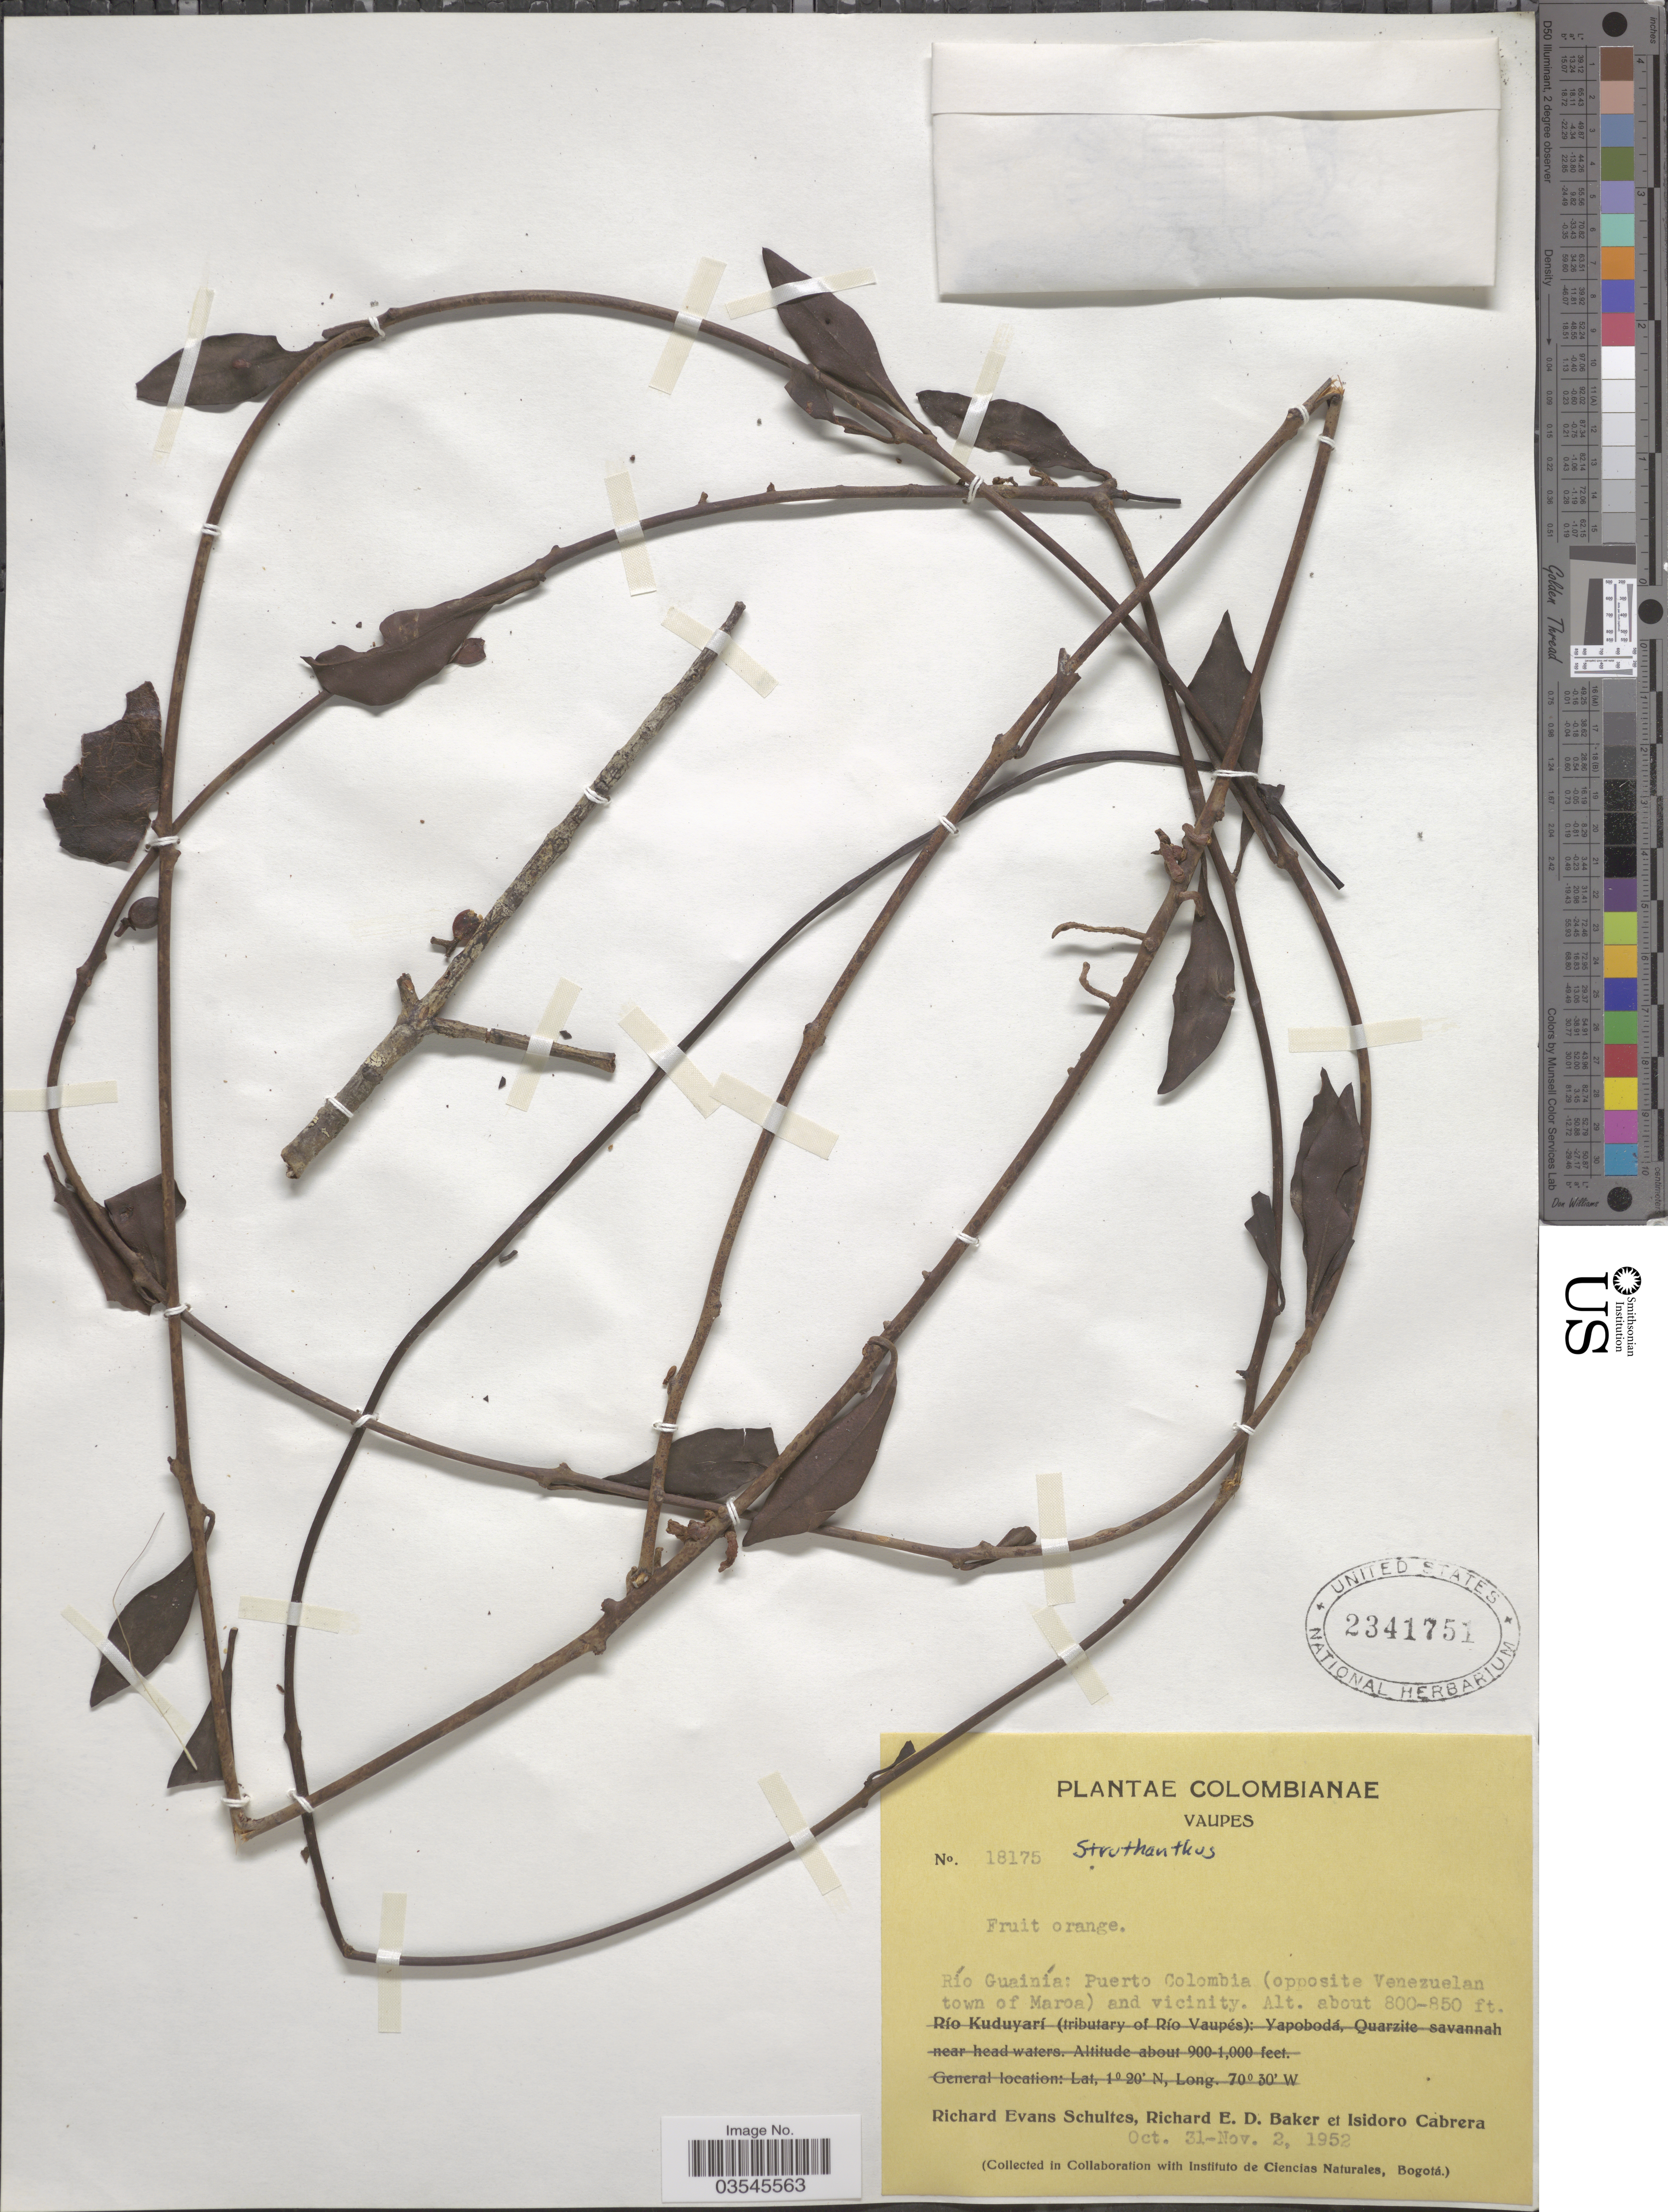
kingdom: Plantae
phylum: Tracheophyta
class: Magnoliopsida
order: Santalales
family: Loranthaceae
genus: Struthanthus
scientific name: Struthanthus sp.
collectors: R. E. Schultes, E. D. Baker & I. Cabrera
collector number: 18175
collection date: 1952-10-31/1952-11-02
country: Colombia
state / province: Vaupés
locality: Río Guainía: Puerto Colombia (opposite Venezuelan town of Maroa) and vicinity.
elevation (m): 244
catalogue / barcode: US 2341751